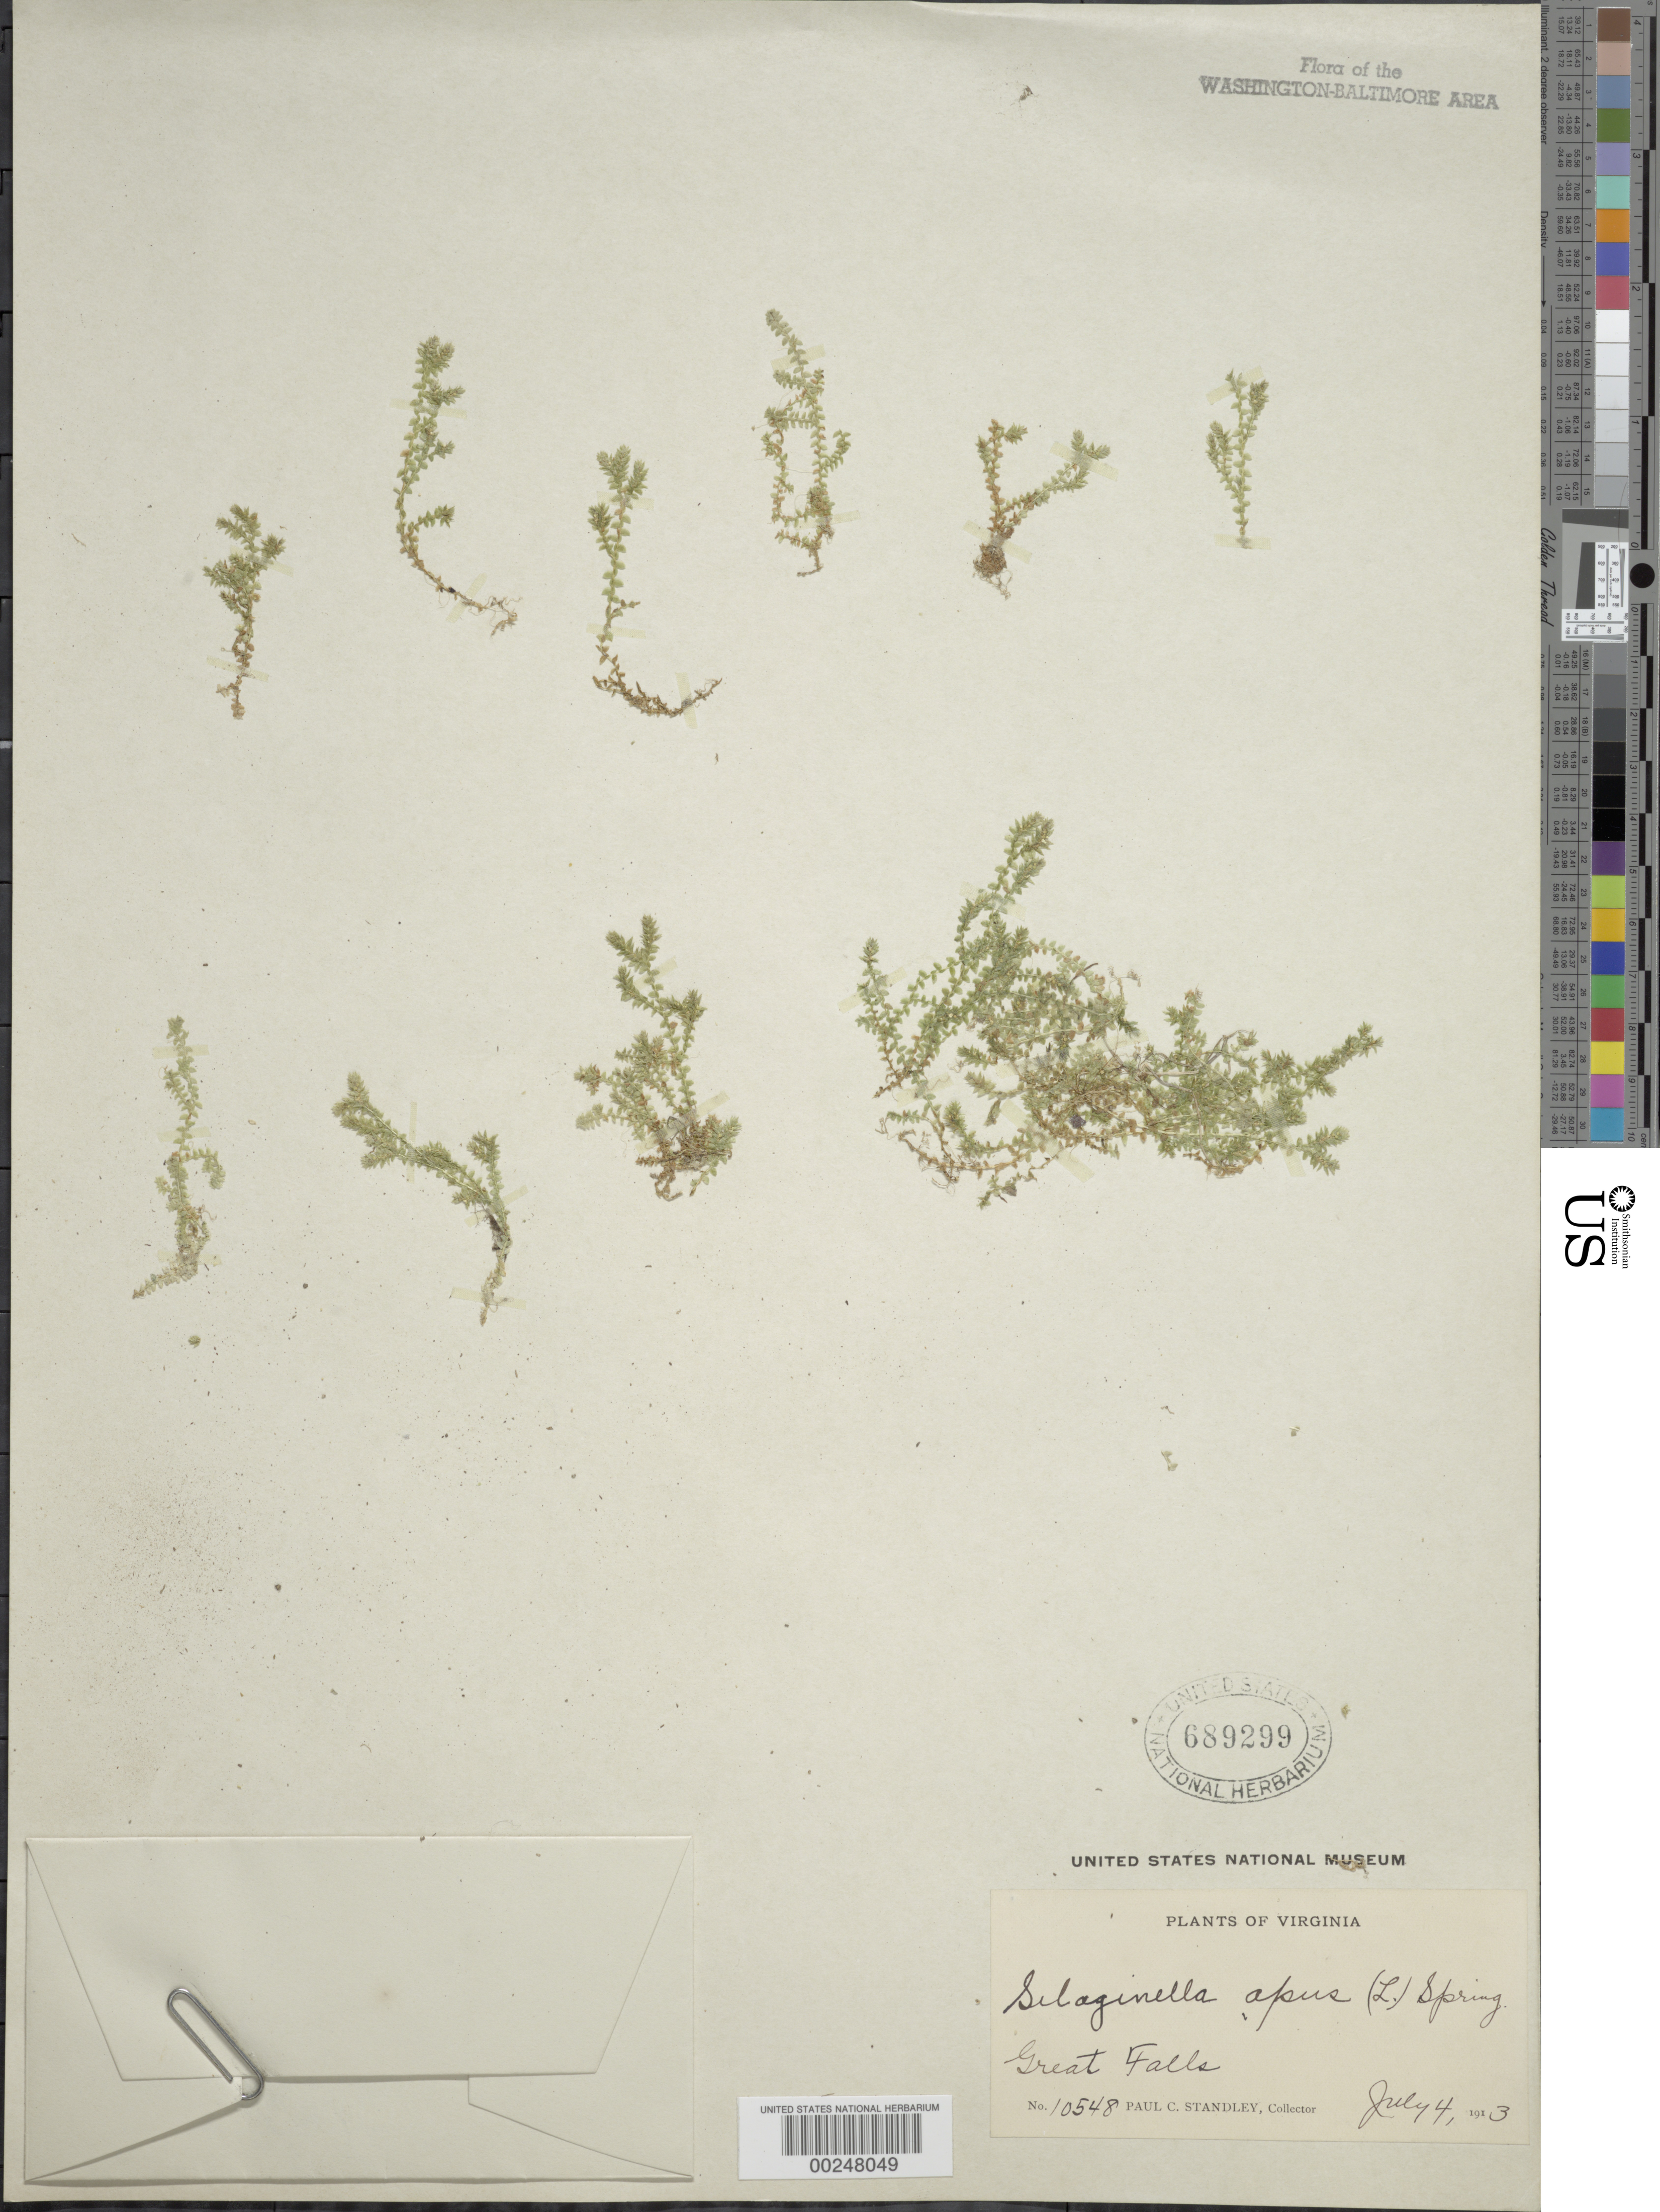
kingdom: Plantae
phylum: Tracheophyta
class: Lycopodiopsida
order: Selaginellales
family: Selaginellaceae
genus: Selaginella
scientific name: Selaginella apus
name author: Spring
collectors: P. C. Standley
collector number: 10548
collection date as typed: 04 Jul 1913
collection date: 1913-07-04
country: United States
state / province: Virginia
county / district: Fairfax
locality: Great Falls C. and O. Canal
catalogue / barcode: US 689299